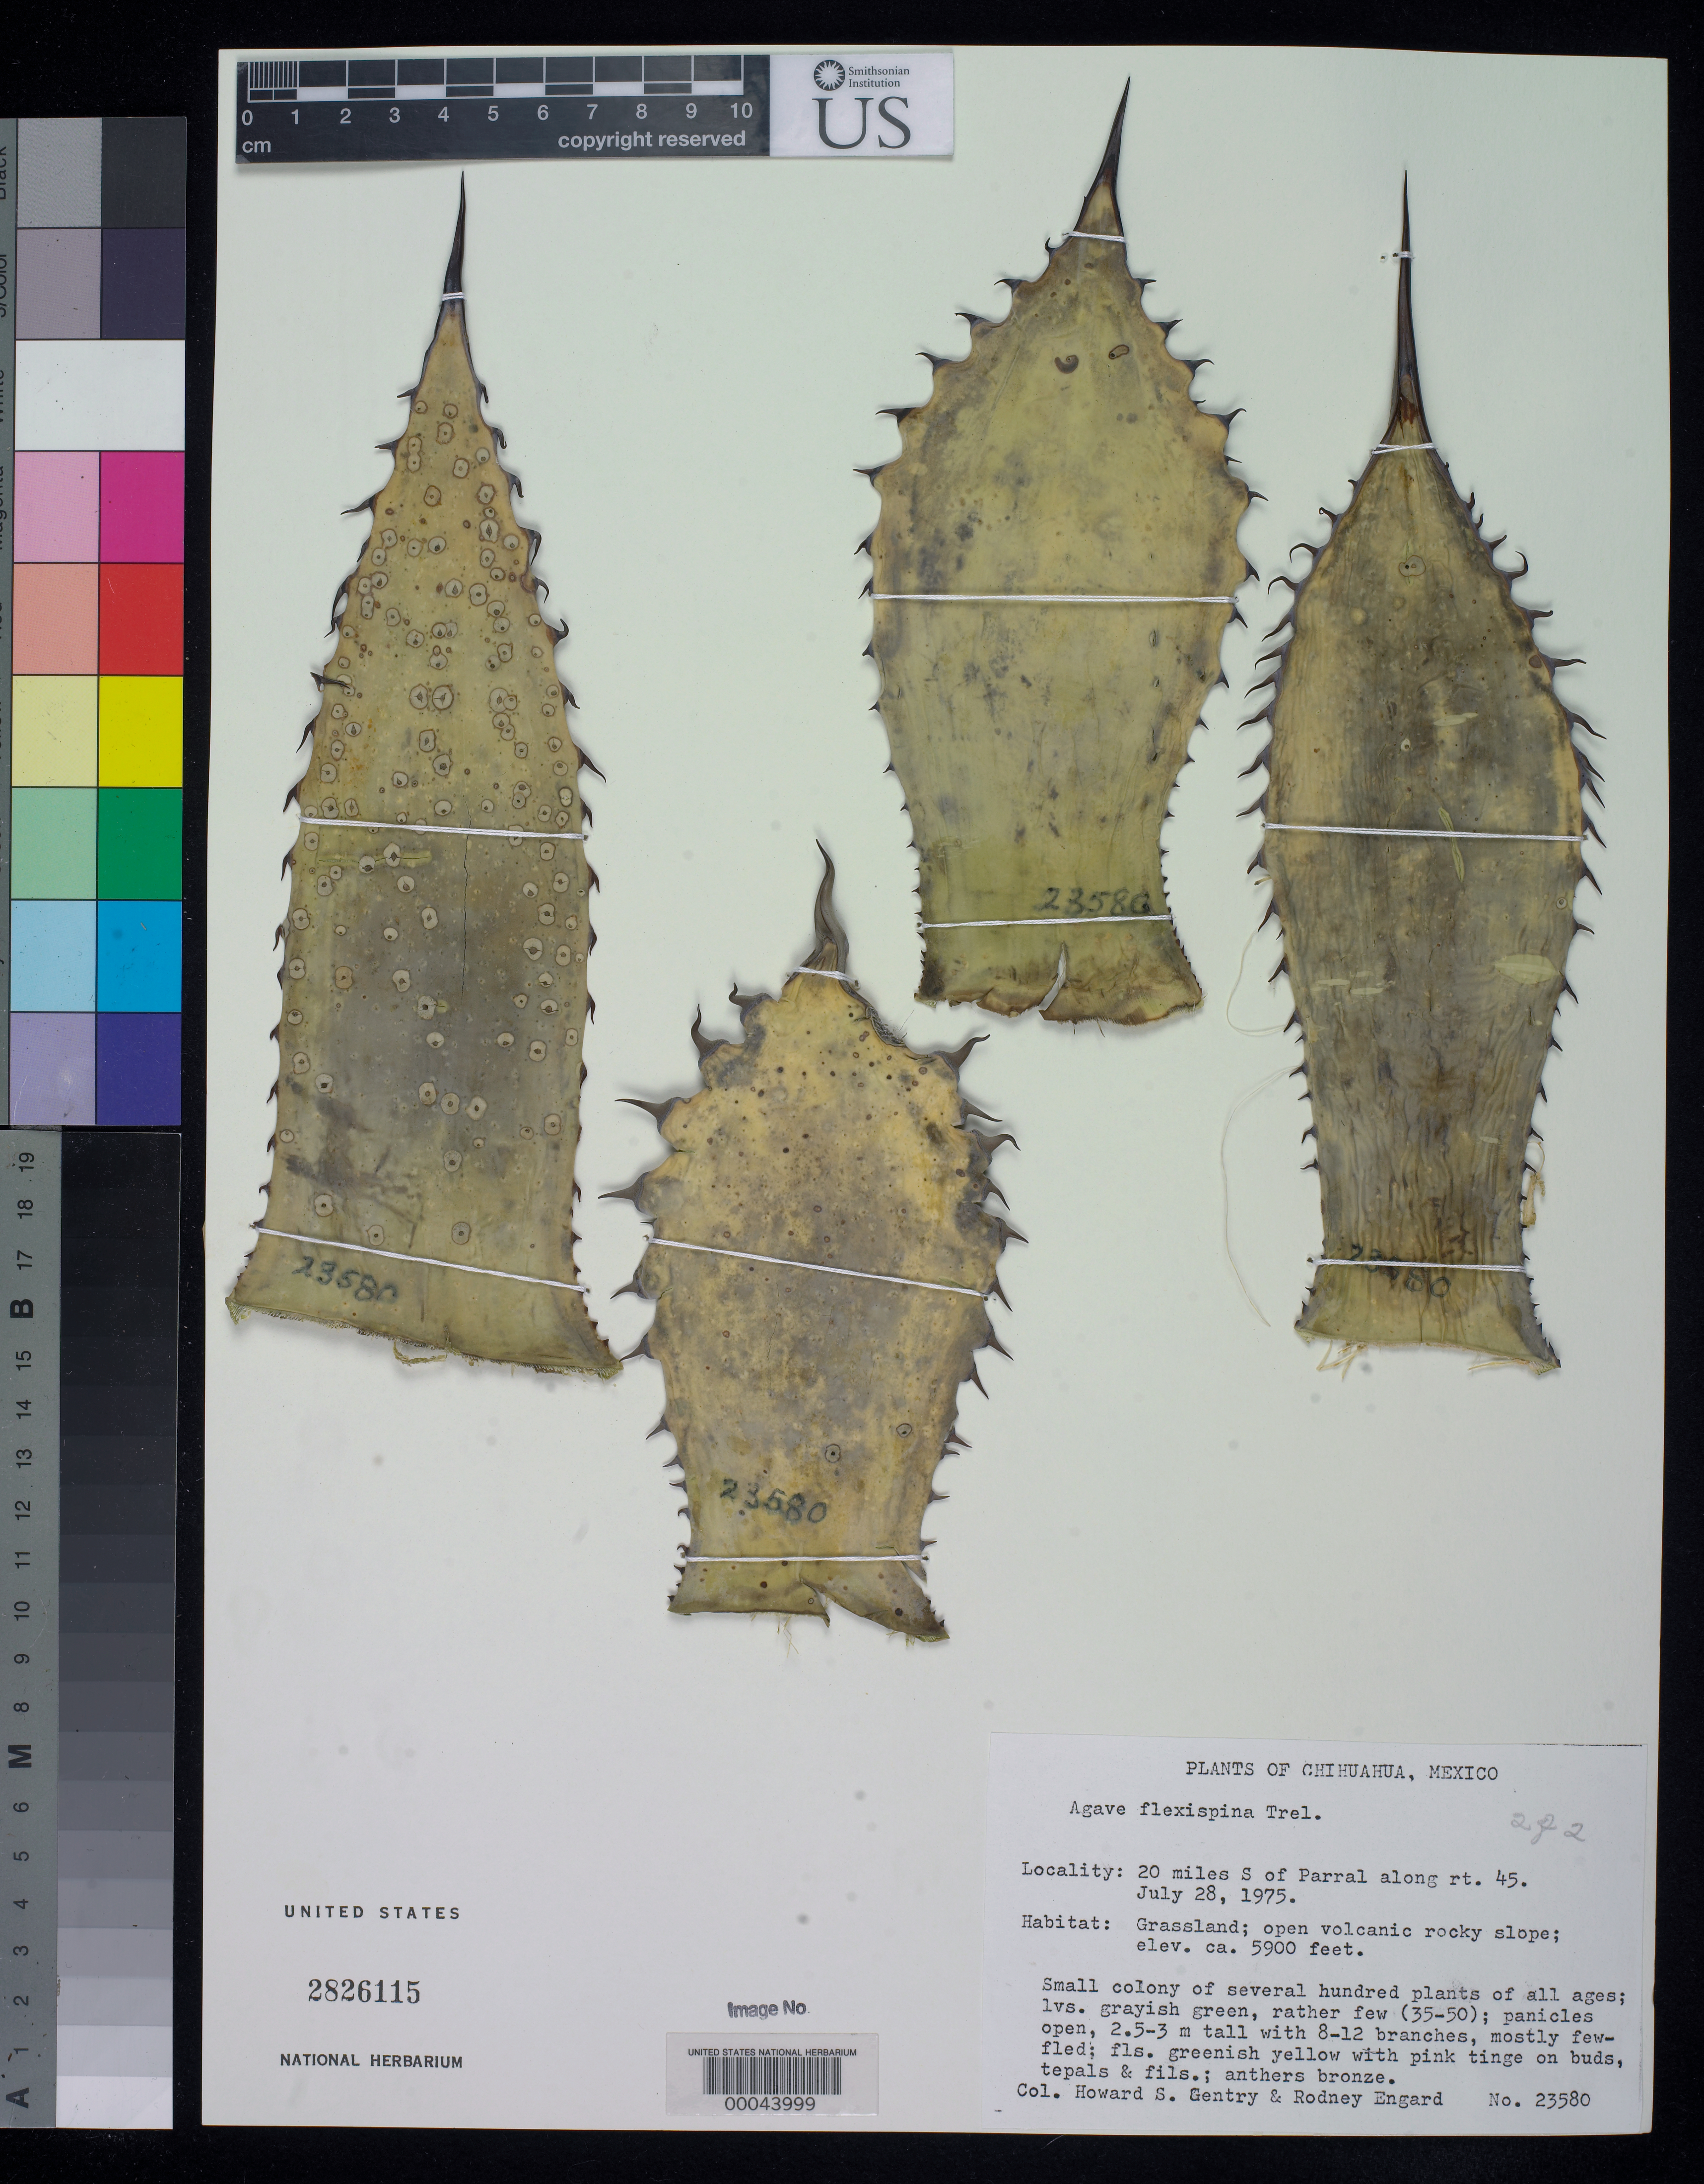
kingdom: Plantae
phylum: Tracheophyta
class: Liliopsida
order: Asparagales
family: Asparagaceae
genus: Agave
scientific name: Agave flexispina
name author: Trel.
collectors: H. S. Gentry & R. Engard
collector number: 23580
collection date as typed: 28 Jul 1975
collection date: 1975-07-28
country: Mexico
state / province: Chihuahua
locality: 20 mi S of Parral along rt 45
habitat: Grassland; open volcanic rocky slope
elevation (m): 1798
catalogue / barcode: US 2826115